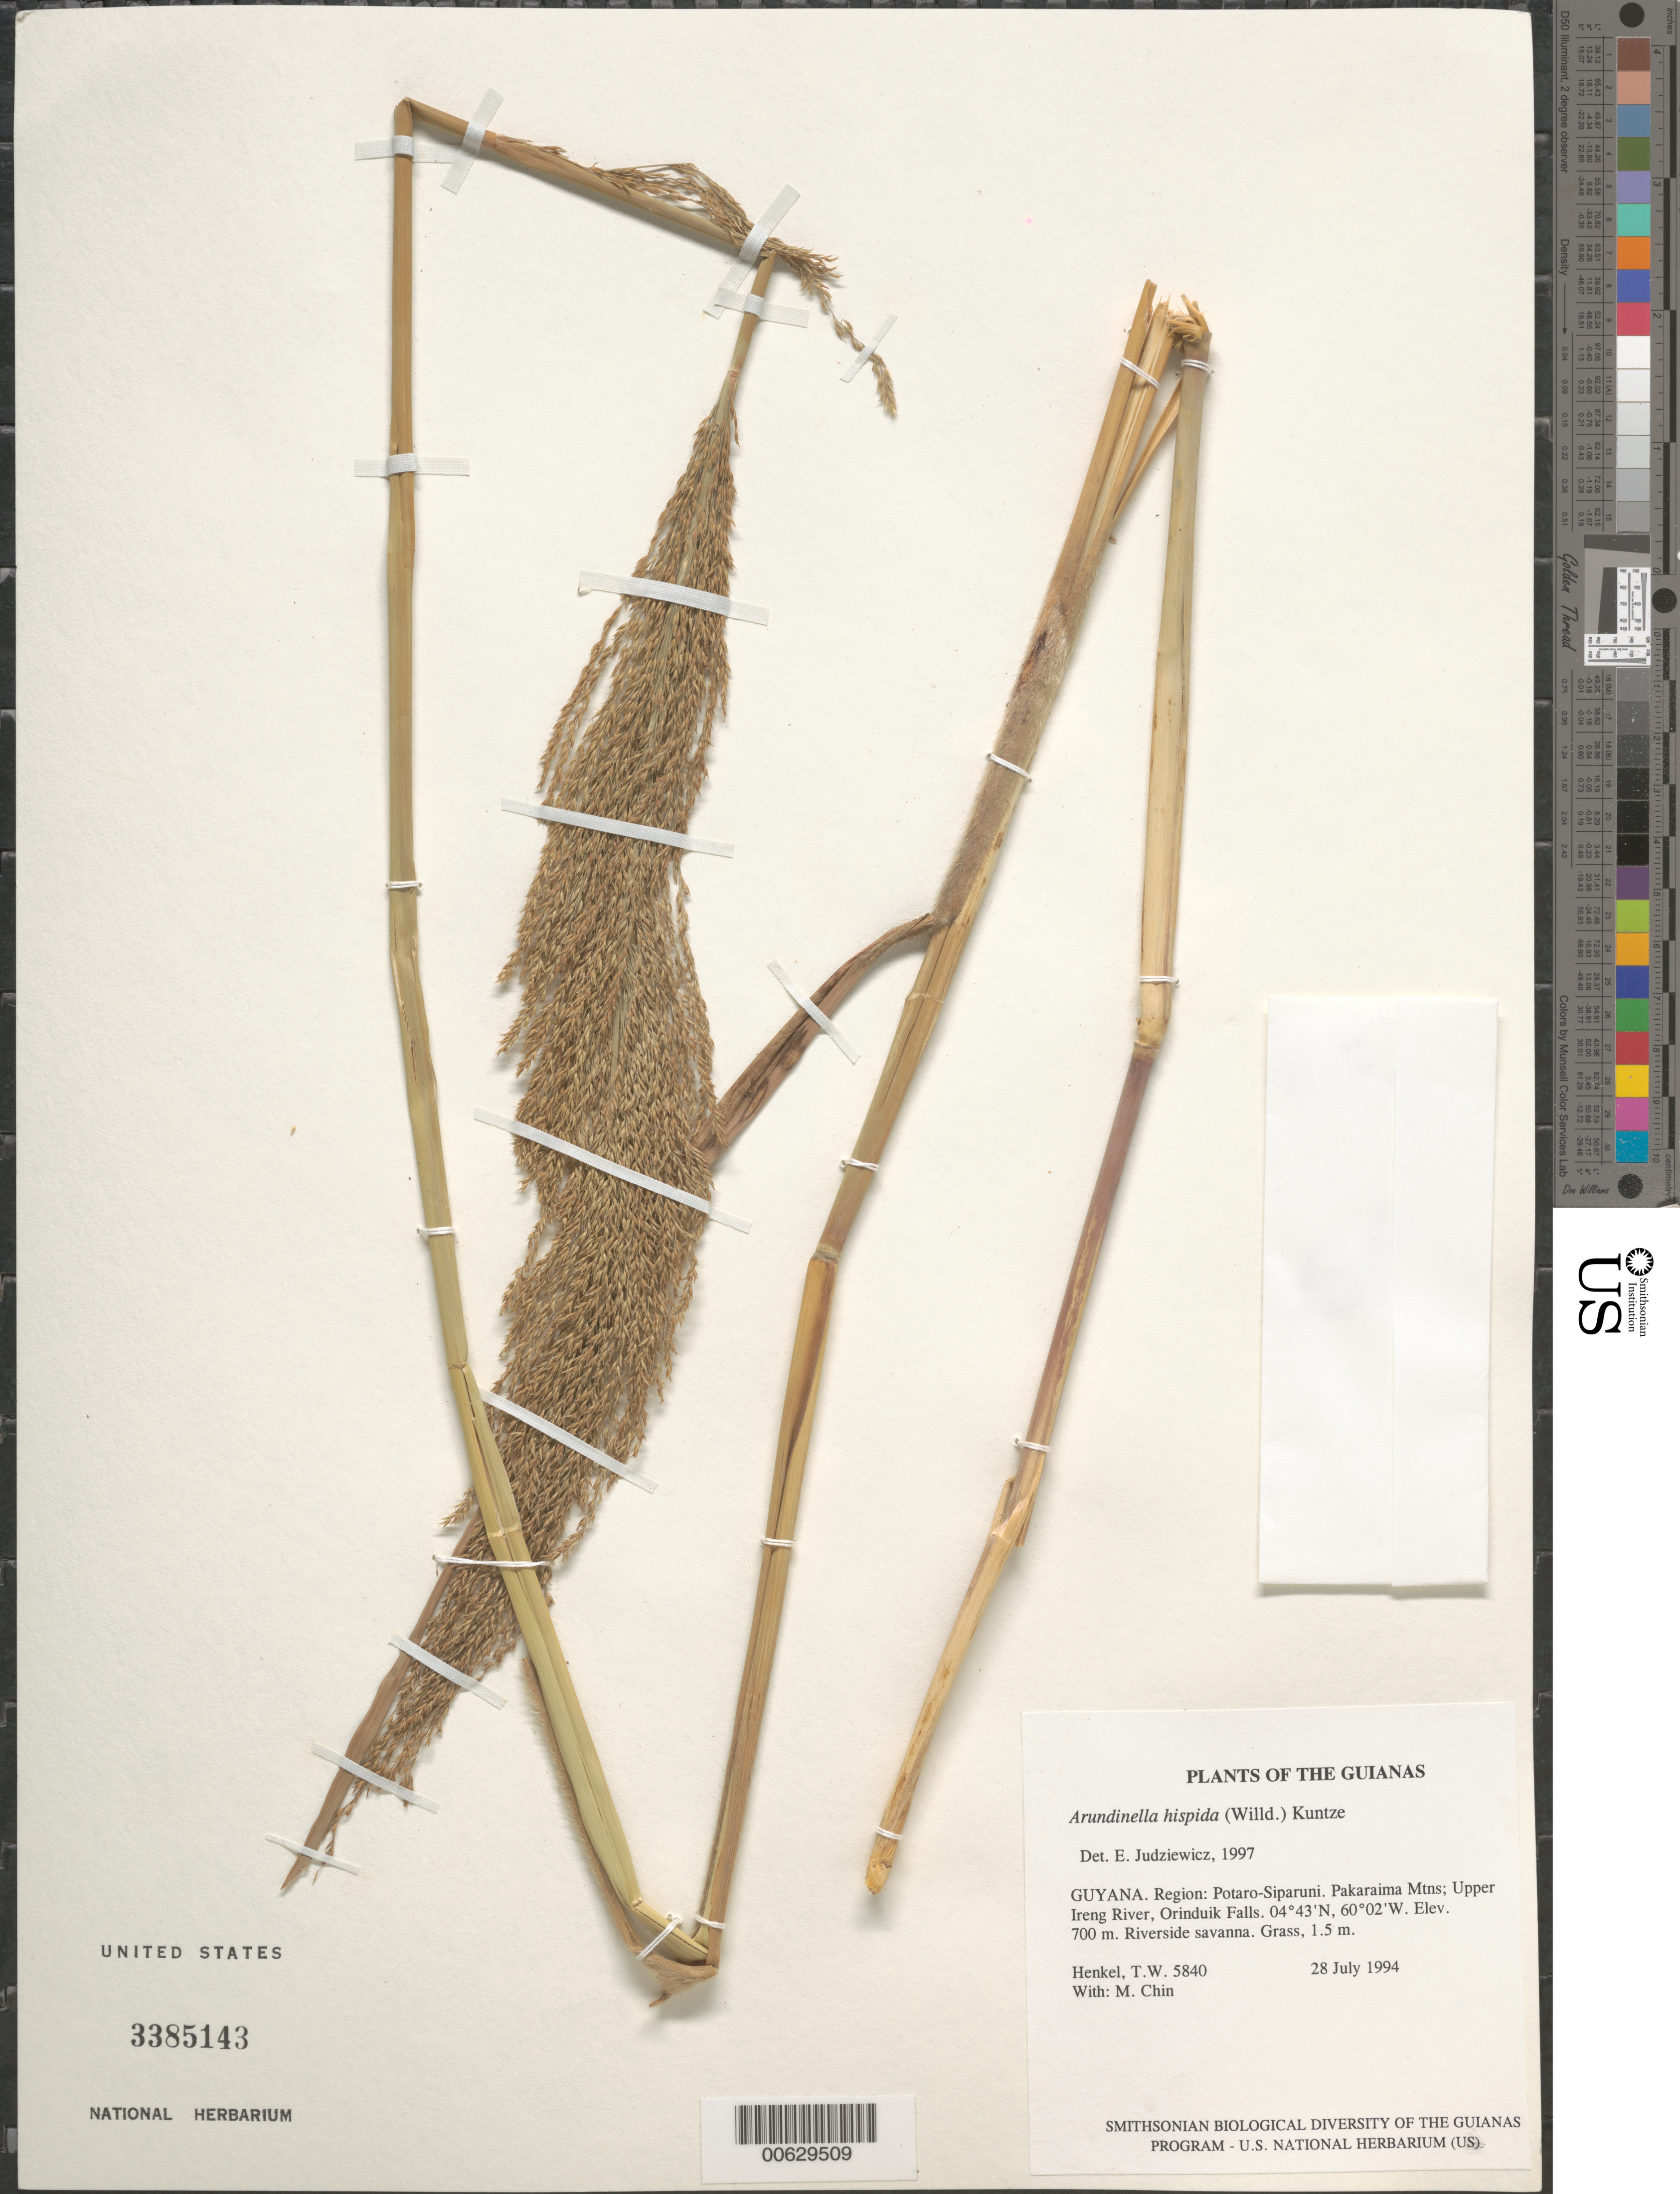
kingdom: Plantae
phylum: Tracheophyta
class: Liliopsida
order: Poales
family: Poaceae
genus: Arundinella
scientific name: Arundinella hispida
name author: (Humb. & Bonpl. ex Willd.) Kuntze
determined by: Judziewicz, E. J.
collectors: T. Henkel & M. Chin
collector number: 5840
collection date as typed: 28 July 1994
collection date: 1994-07-28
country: Guyana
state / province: Potaro-Siparuni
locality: Pakaraima Mtns; Upper Ireng River, Orinduik Falls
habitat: Riverside savanna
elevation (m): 700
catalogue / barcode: US 3385143